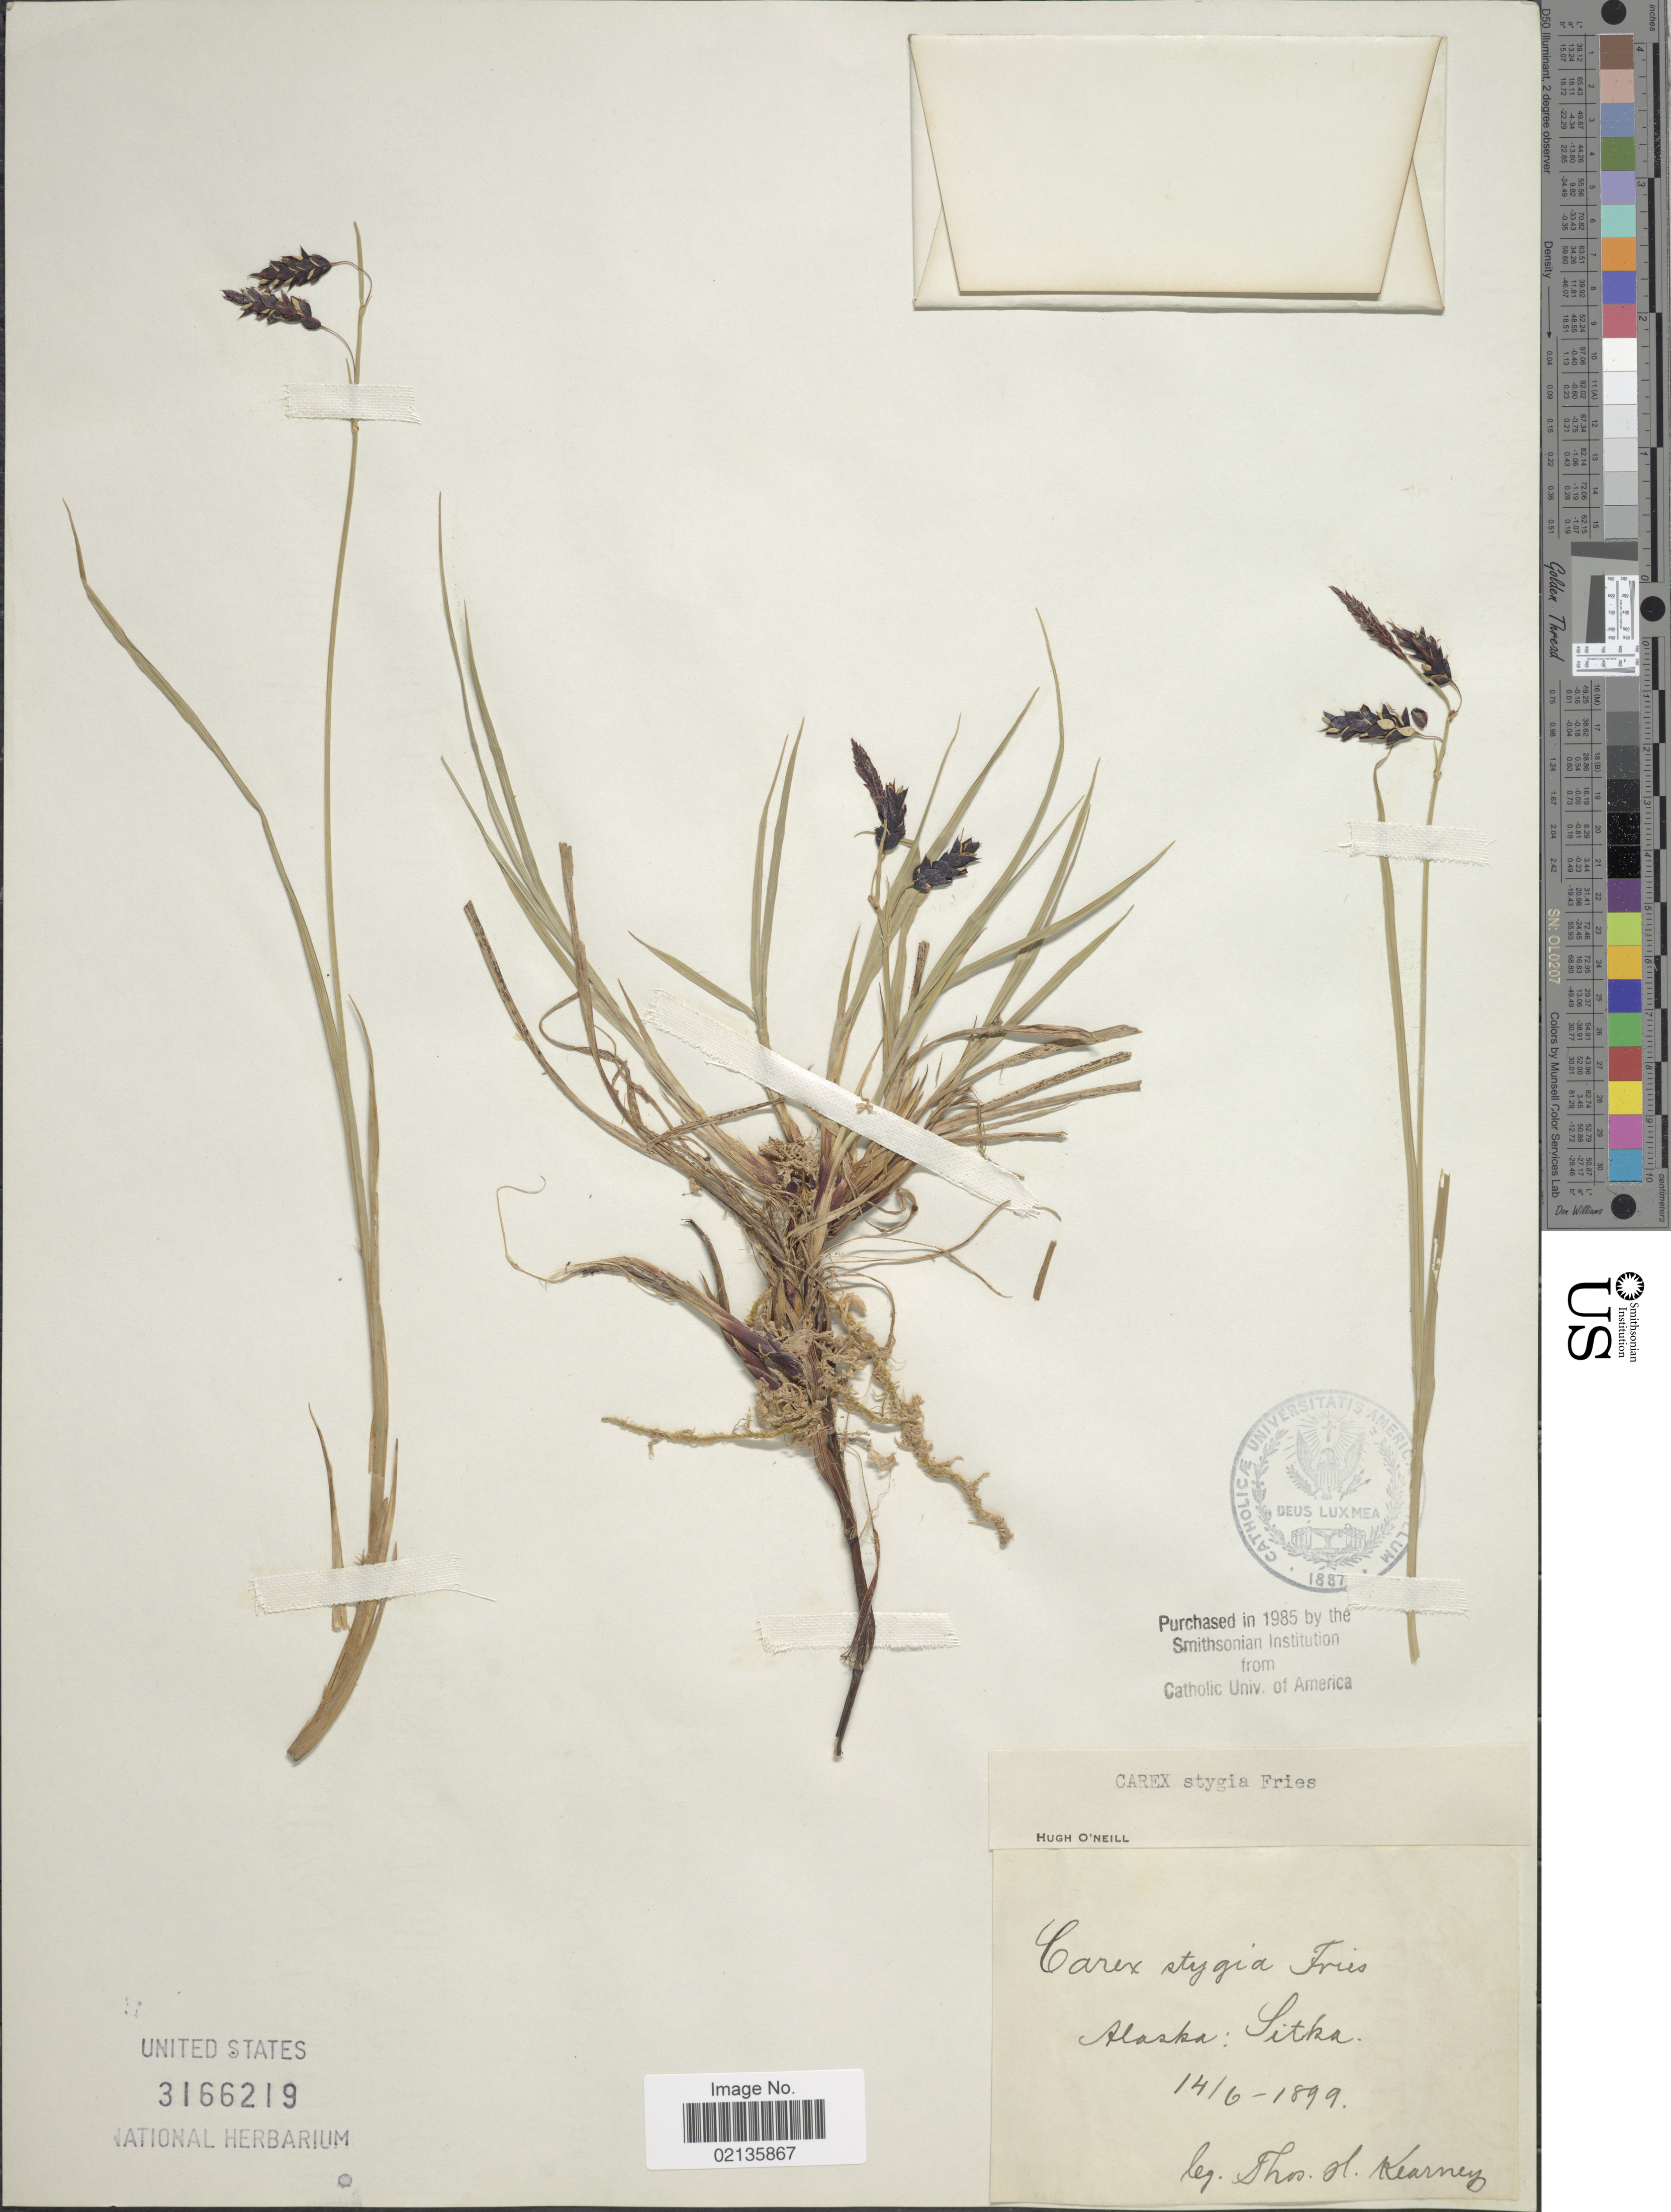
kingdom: Plantae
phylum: Tracheophyta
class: Liliopsida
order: Poales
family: Cyperaceae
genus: Carex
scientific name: Carex x stygia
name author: Fr.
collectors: T. H. Kearney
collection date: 1899-06-14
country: United States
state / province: Alaska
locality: Sitka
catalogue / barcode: US 3166219